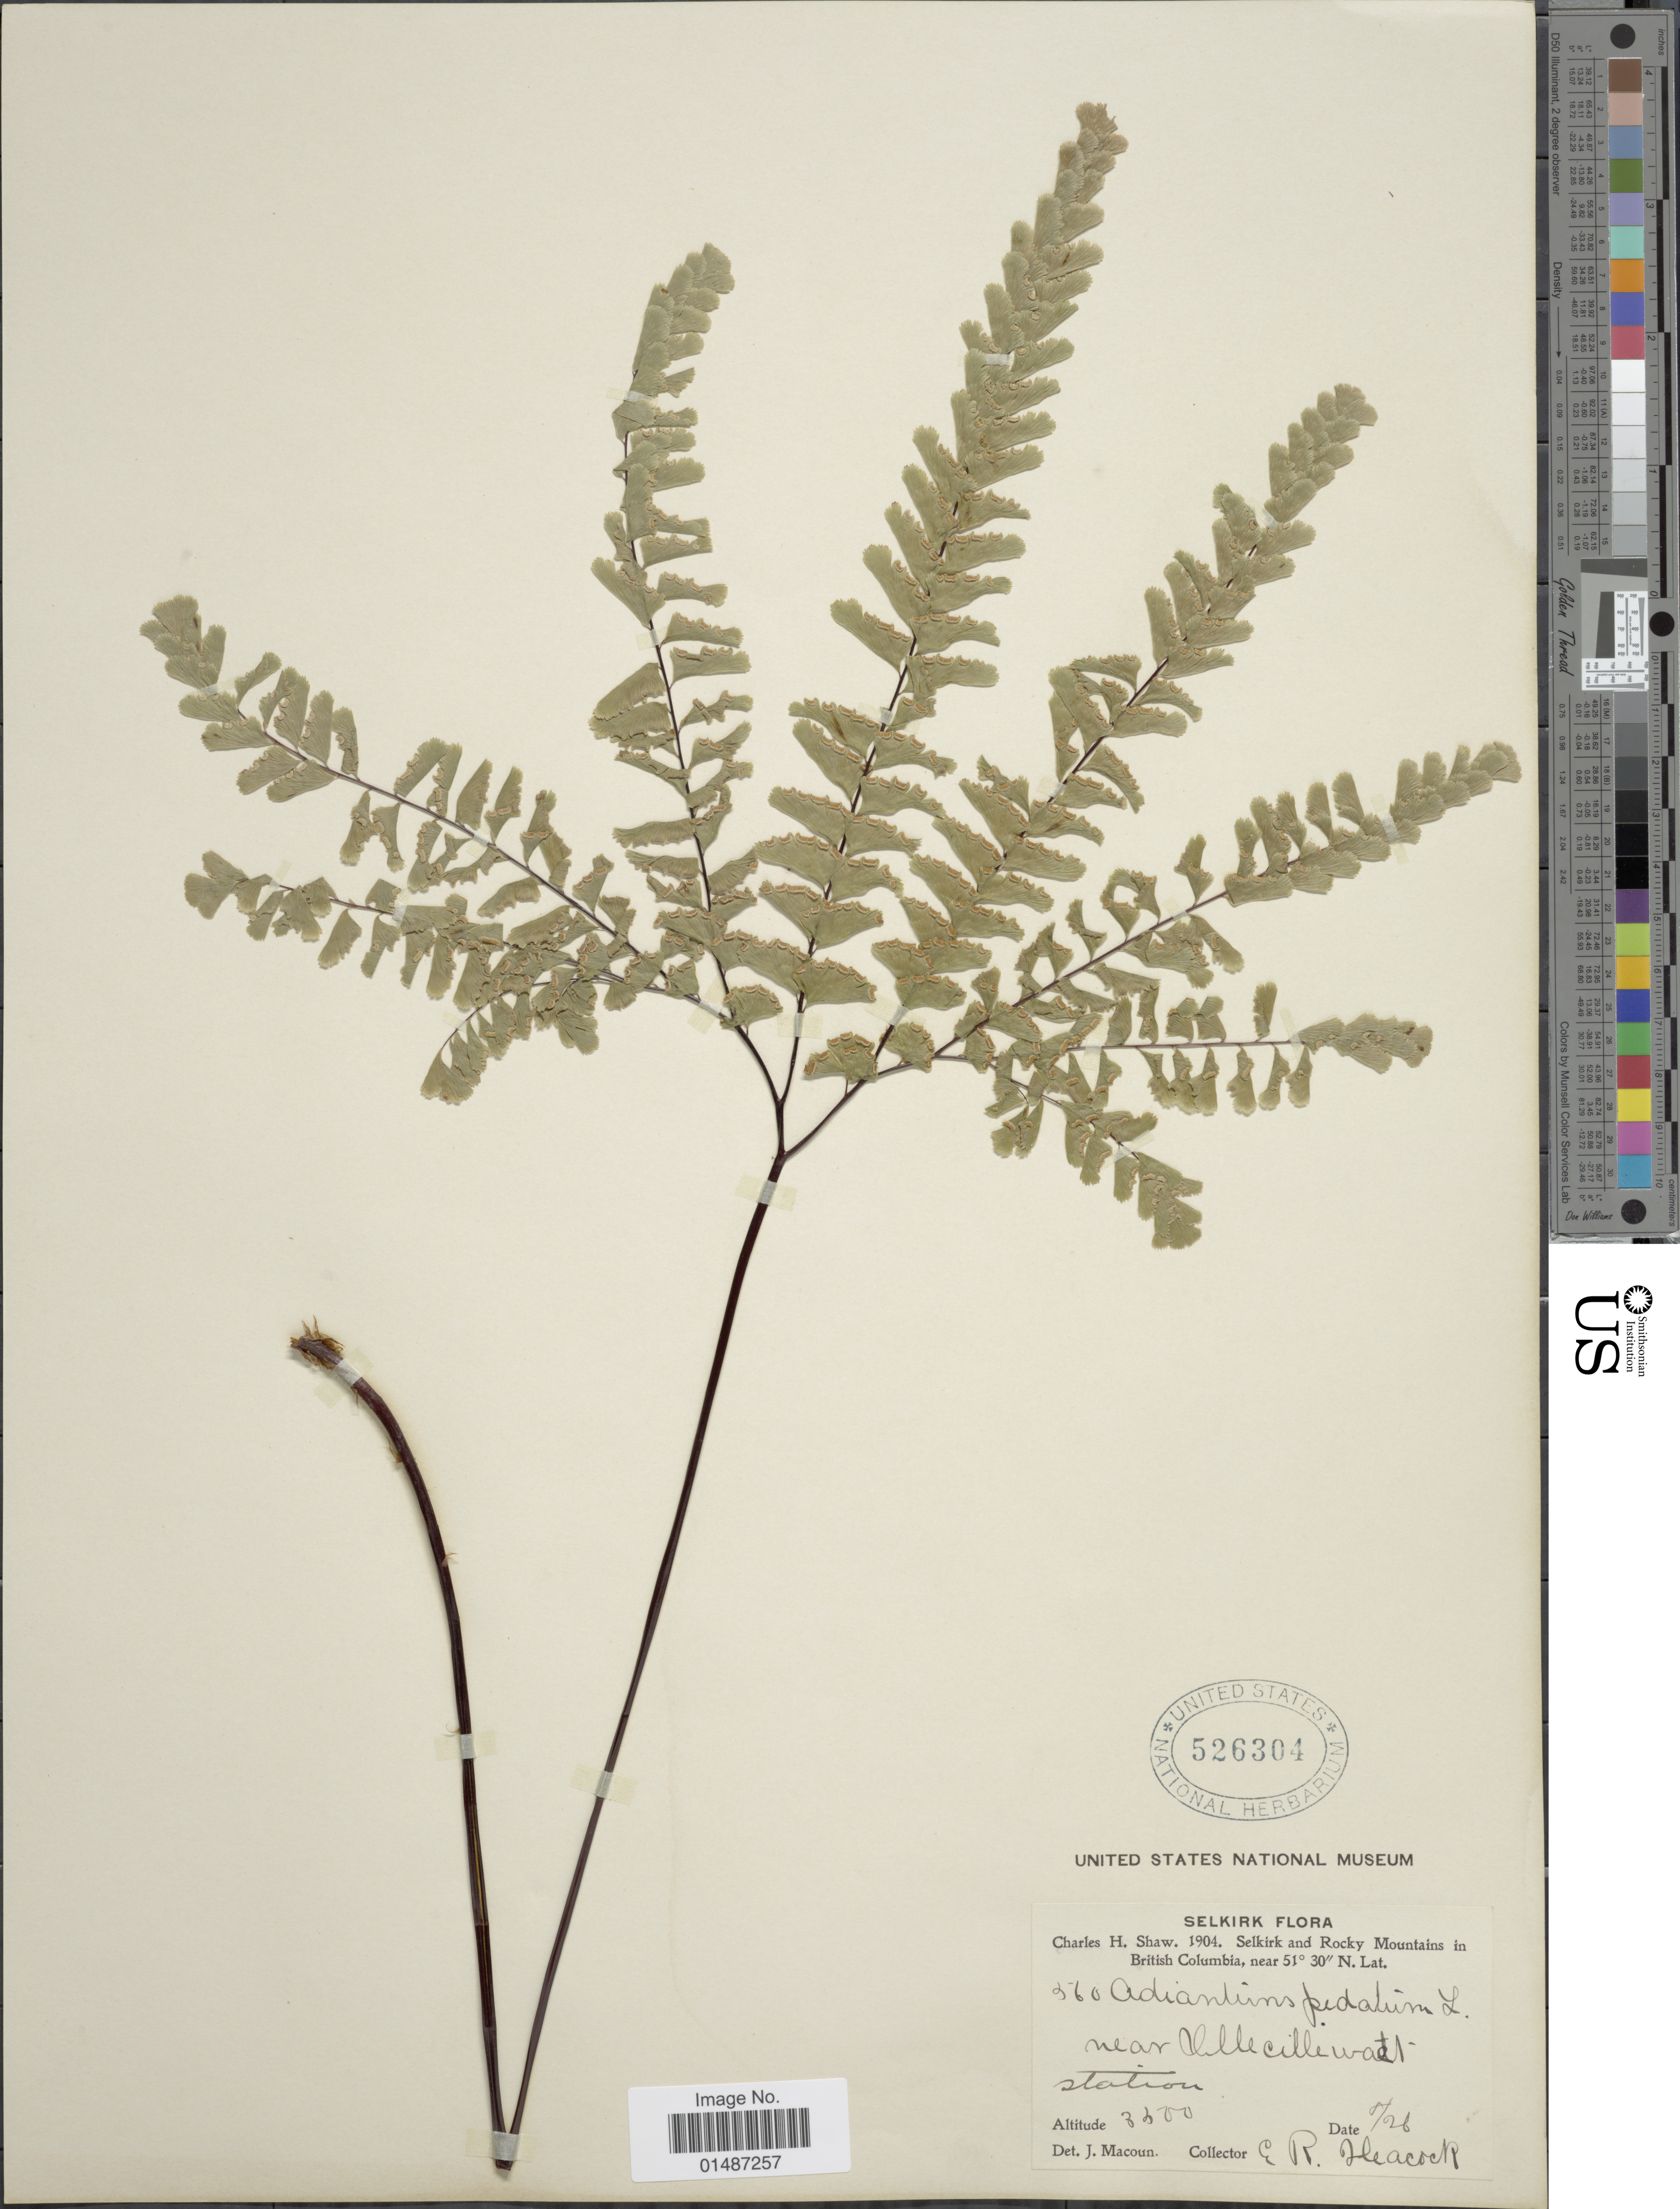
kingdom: Plantae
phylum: Tracheophyta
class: Polypodiopsida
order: Polypodiales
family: Pteridaceae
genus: Adiantum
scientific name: Adiantum pedatum subsp. aleuticum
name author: (Rupr.) Calder & Roy L. Taylor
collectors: E. Heacock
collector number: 560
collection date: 1904-08-26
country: Canada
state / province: British Columbia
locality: Selkirk and Rocky Mountains. Near Illecillewaet station.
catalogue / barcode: US 526304